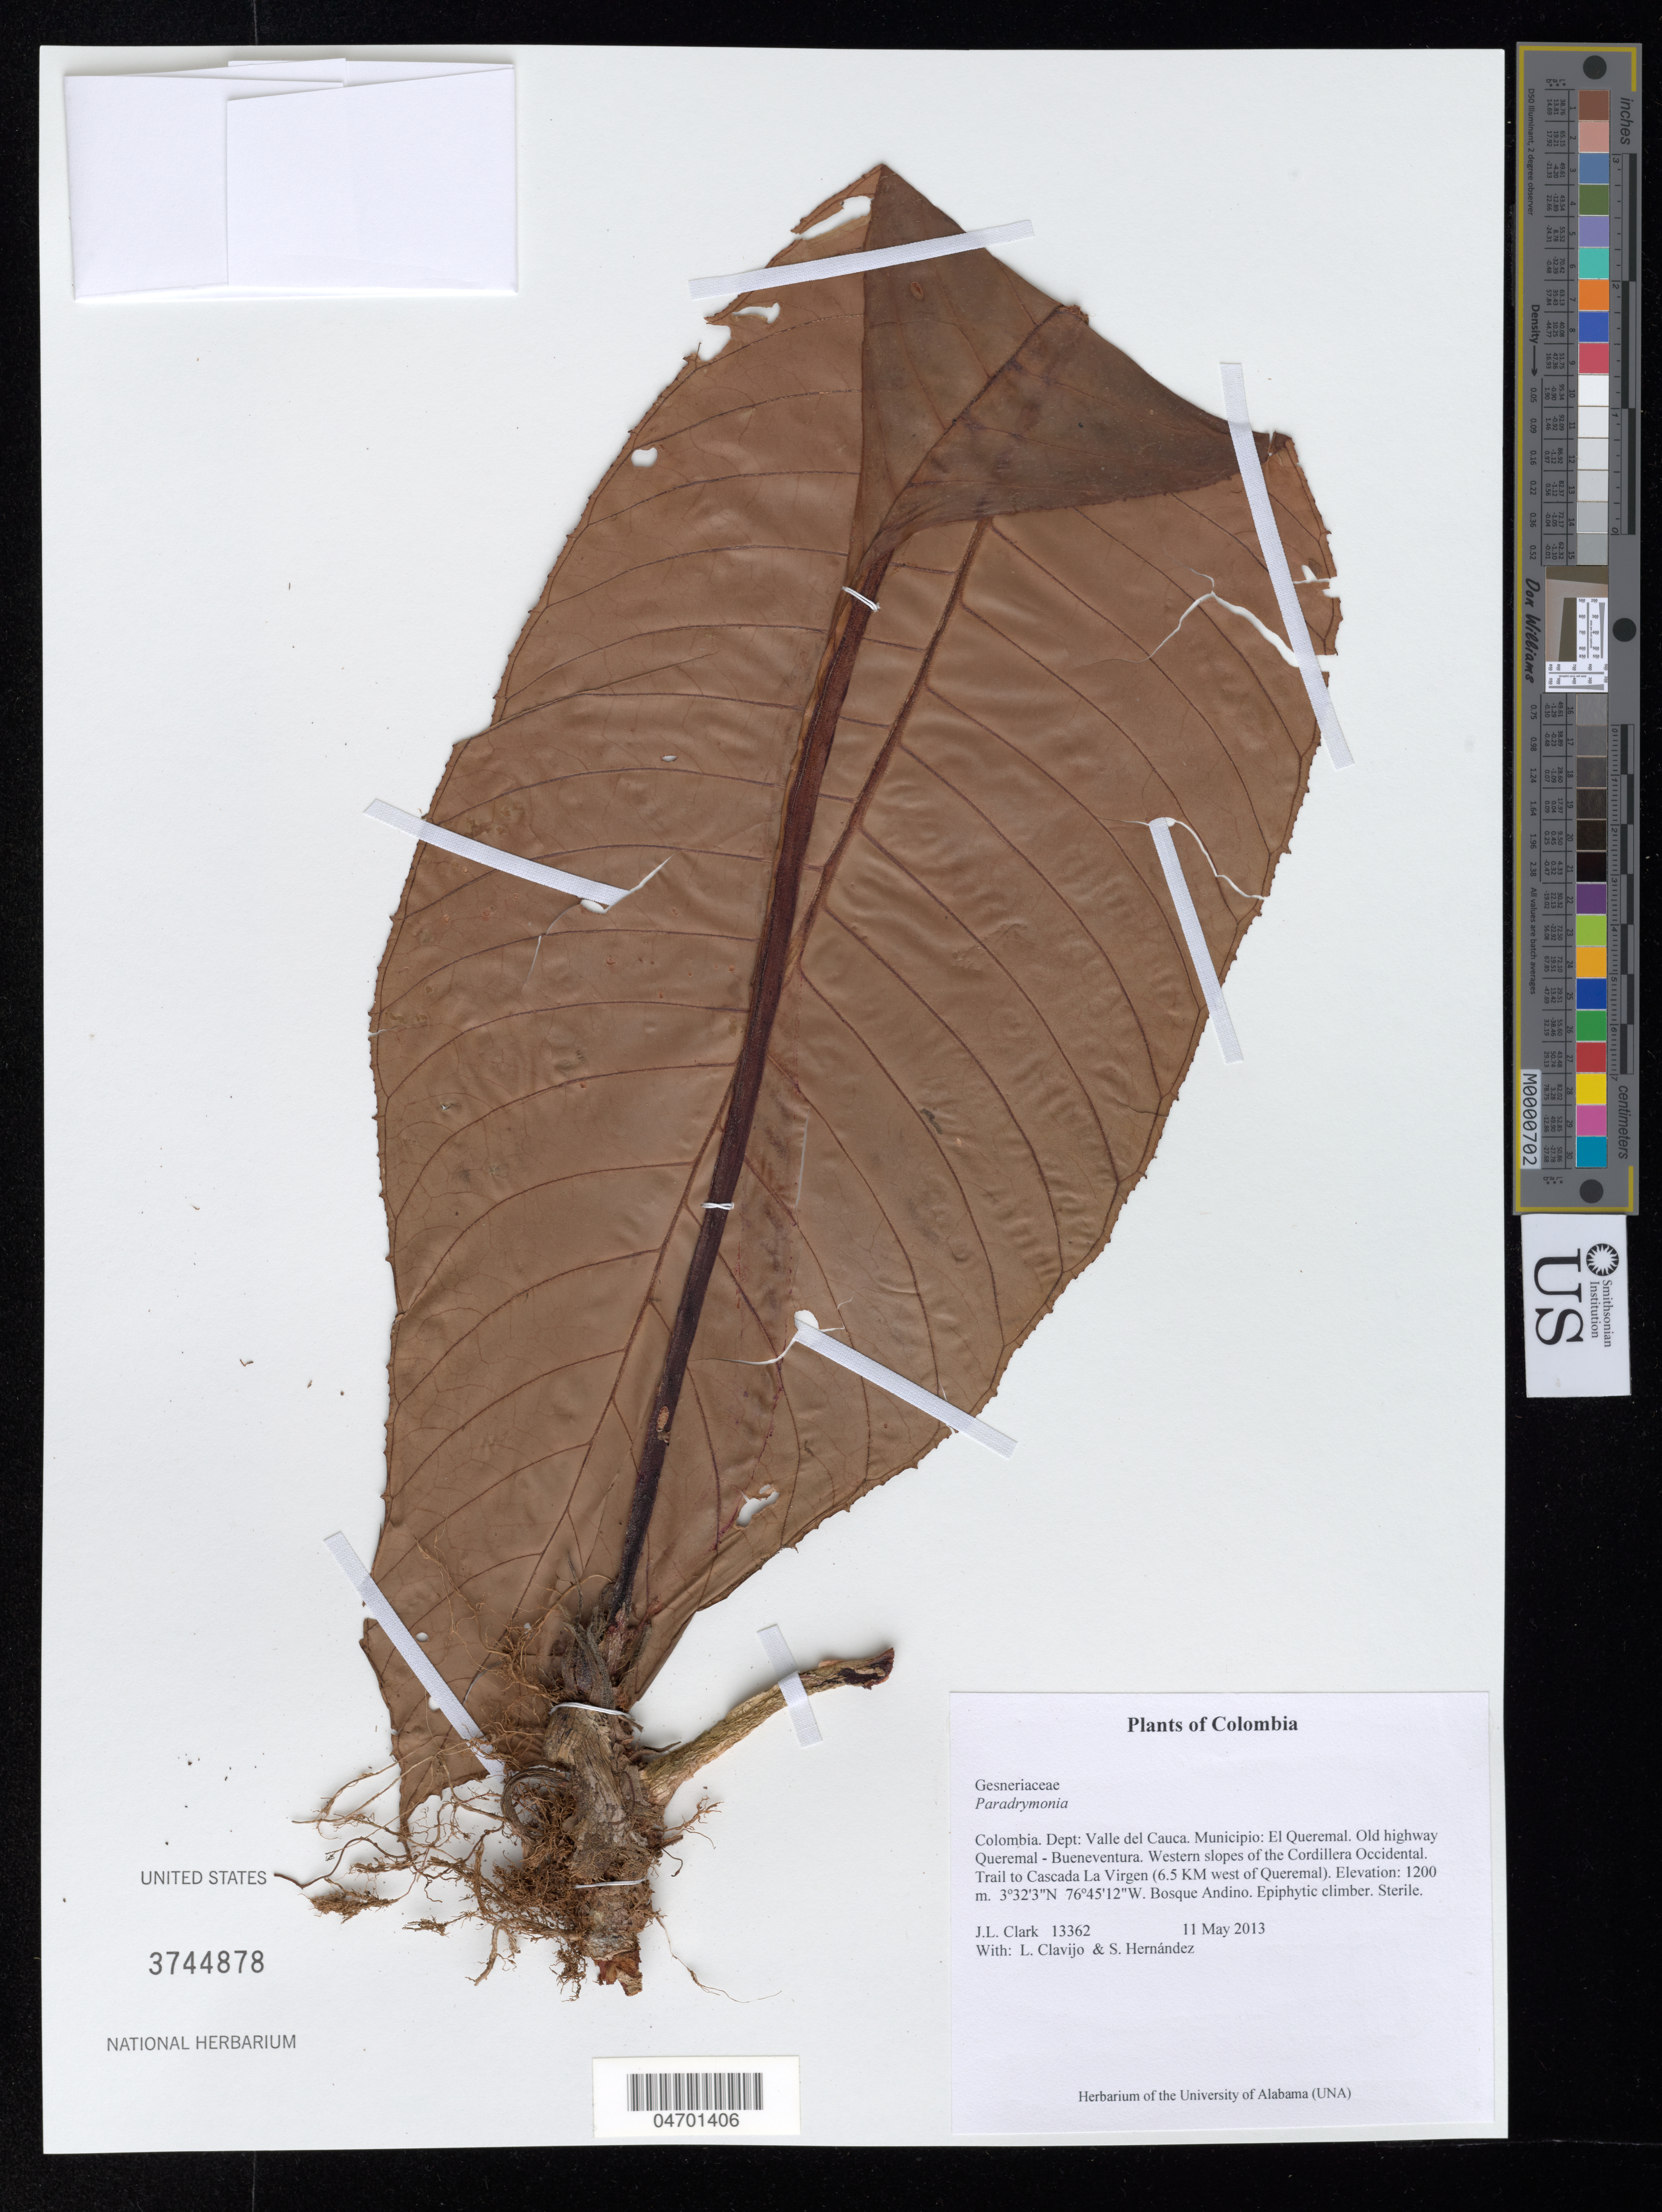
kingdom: Plantae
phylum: Tracheophyta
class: Magnoliopsida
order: Lamiales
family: Gesneriaceae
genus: Paradrymonia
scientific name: Paradrymonia sp.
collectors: J. L. Clark, L. Clavijo & S. Hernández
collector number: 13362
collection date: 2013-05-11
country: Colombia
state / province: Valle del Cauca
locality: Dept: Valle del Cauca. Municipio: El Queremal. Old highway Queremal - Bueneventura. Western slopes of the Cordillera Occidental. Trail to Cascada La Virgen (6.5 KM west of Queremal).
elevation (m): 1200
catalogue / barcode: US 3744878